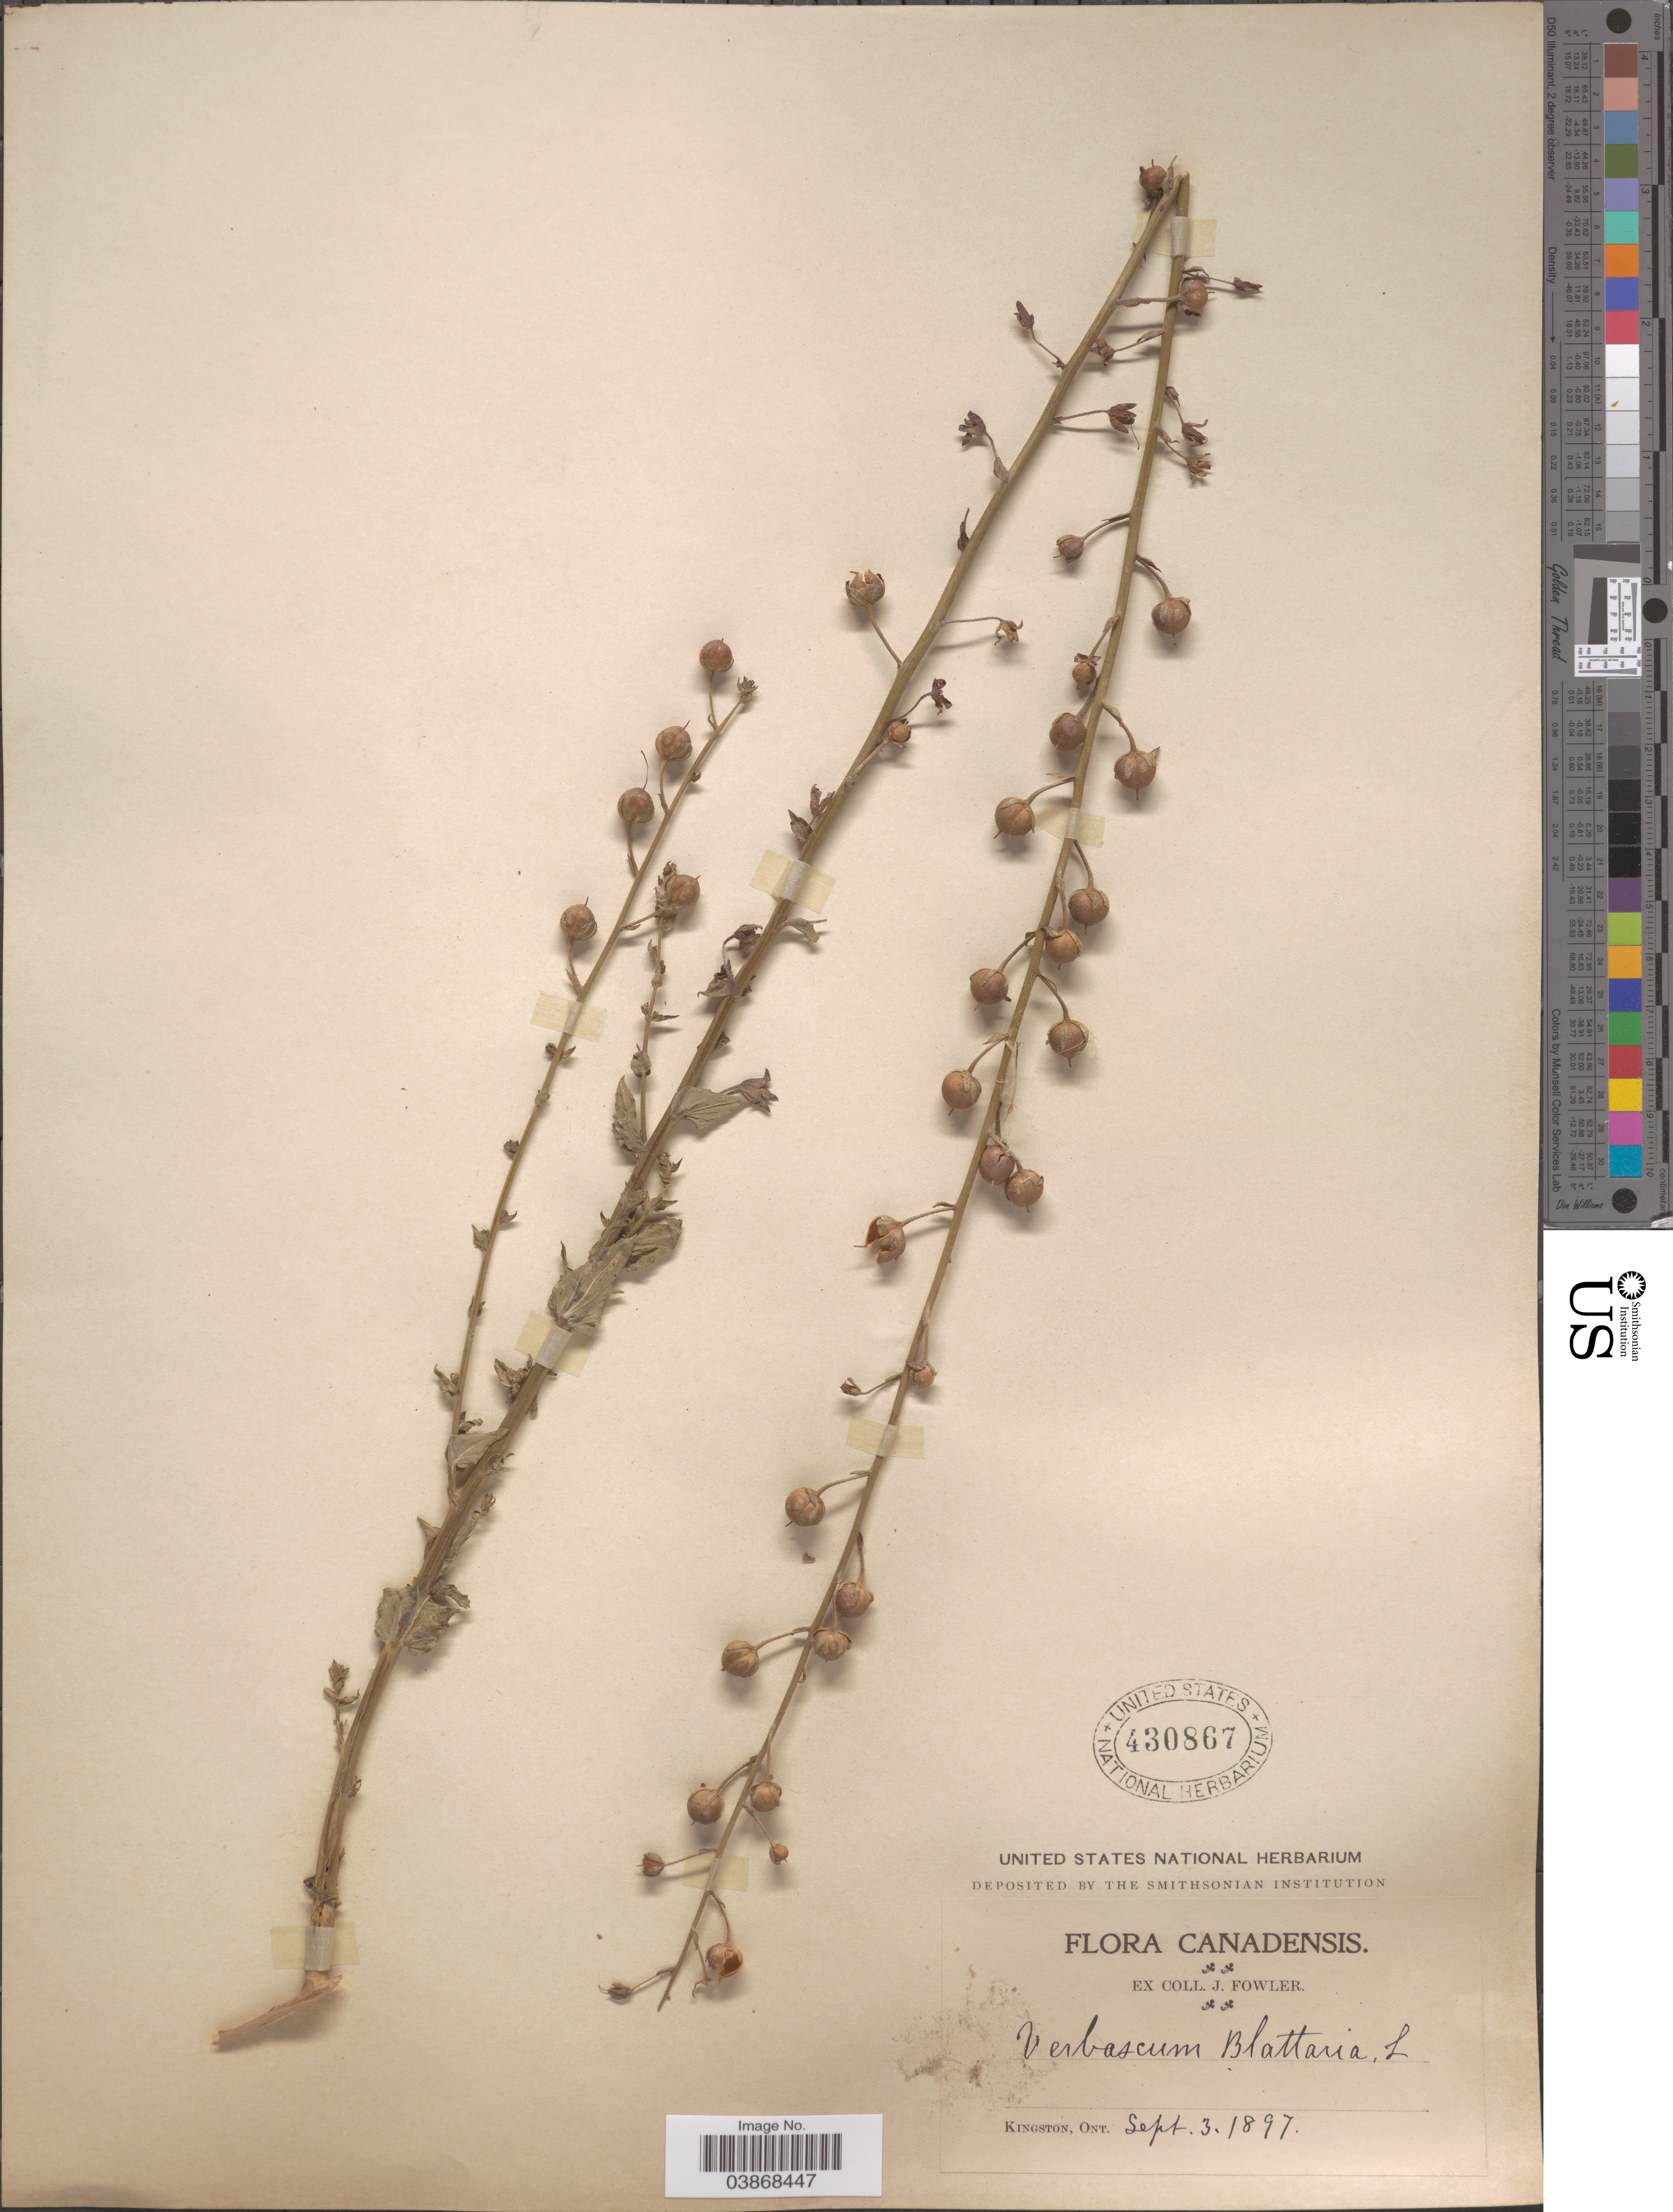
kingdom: Plantae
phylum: Tracheophyta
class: Magnoliopsida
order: Lamiales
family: Scrophulariaceae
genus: Verbascum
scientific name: Verbascum blattaria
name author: L.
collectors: J. Fowler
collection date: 1897-09-03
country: Canada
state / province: Ontario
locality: Kingston.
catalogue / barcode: US 430867